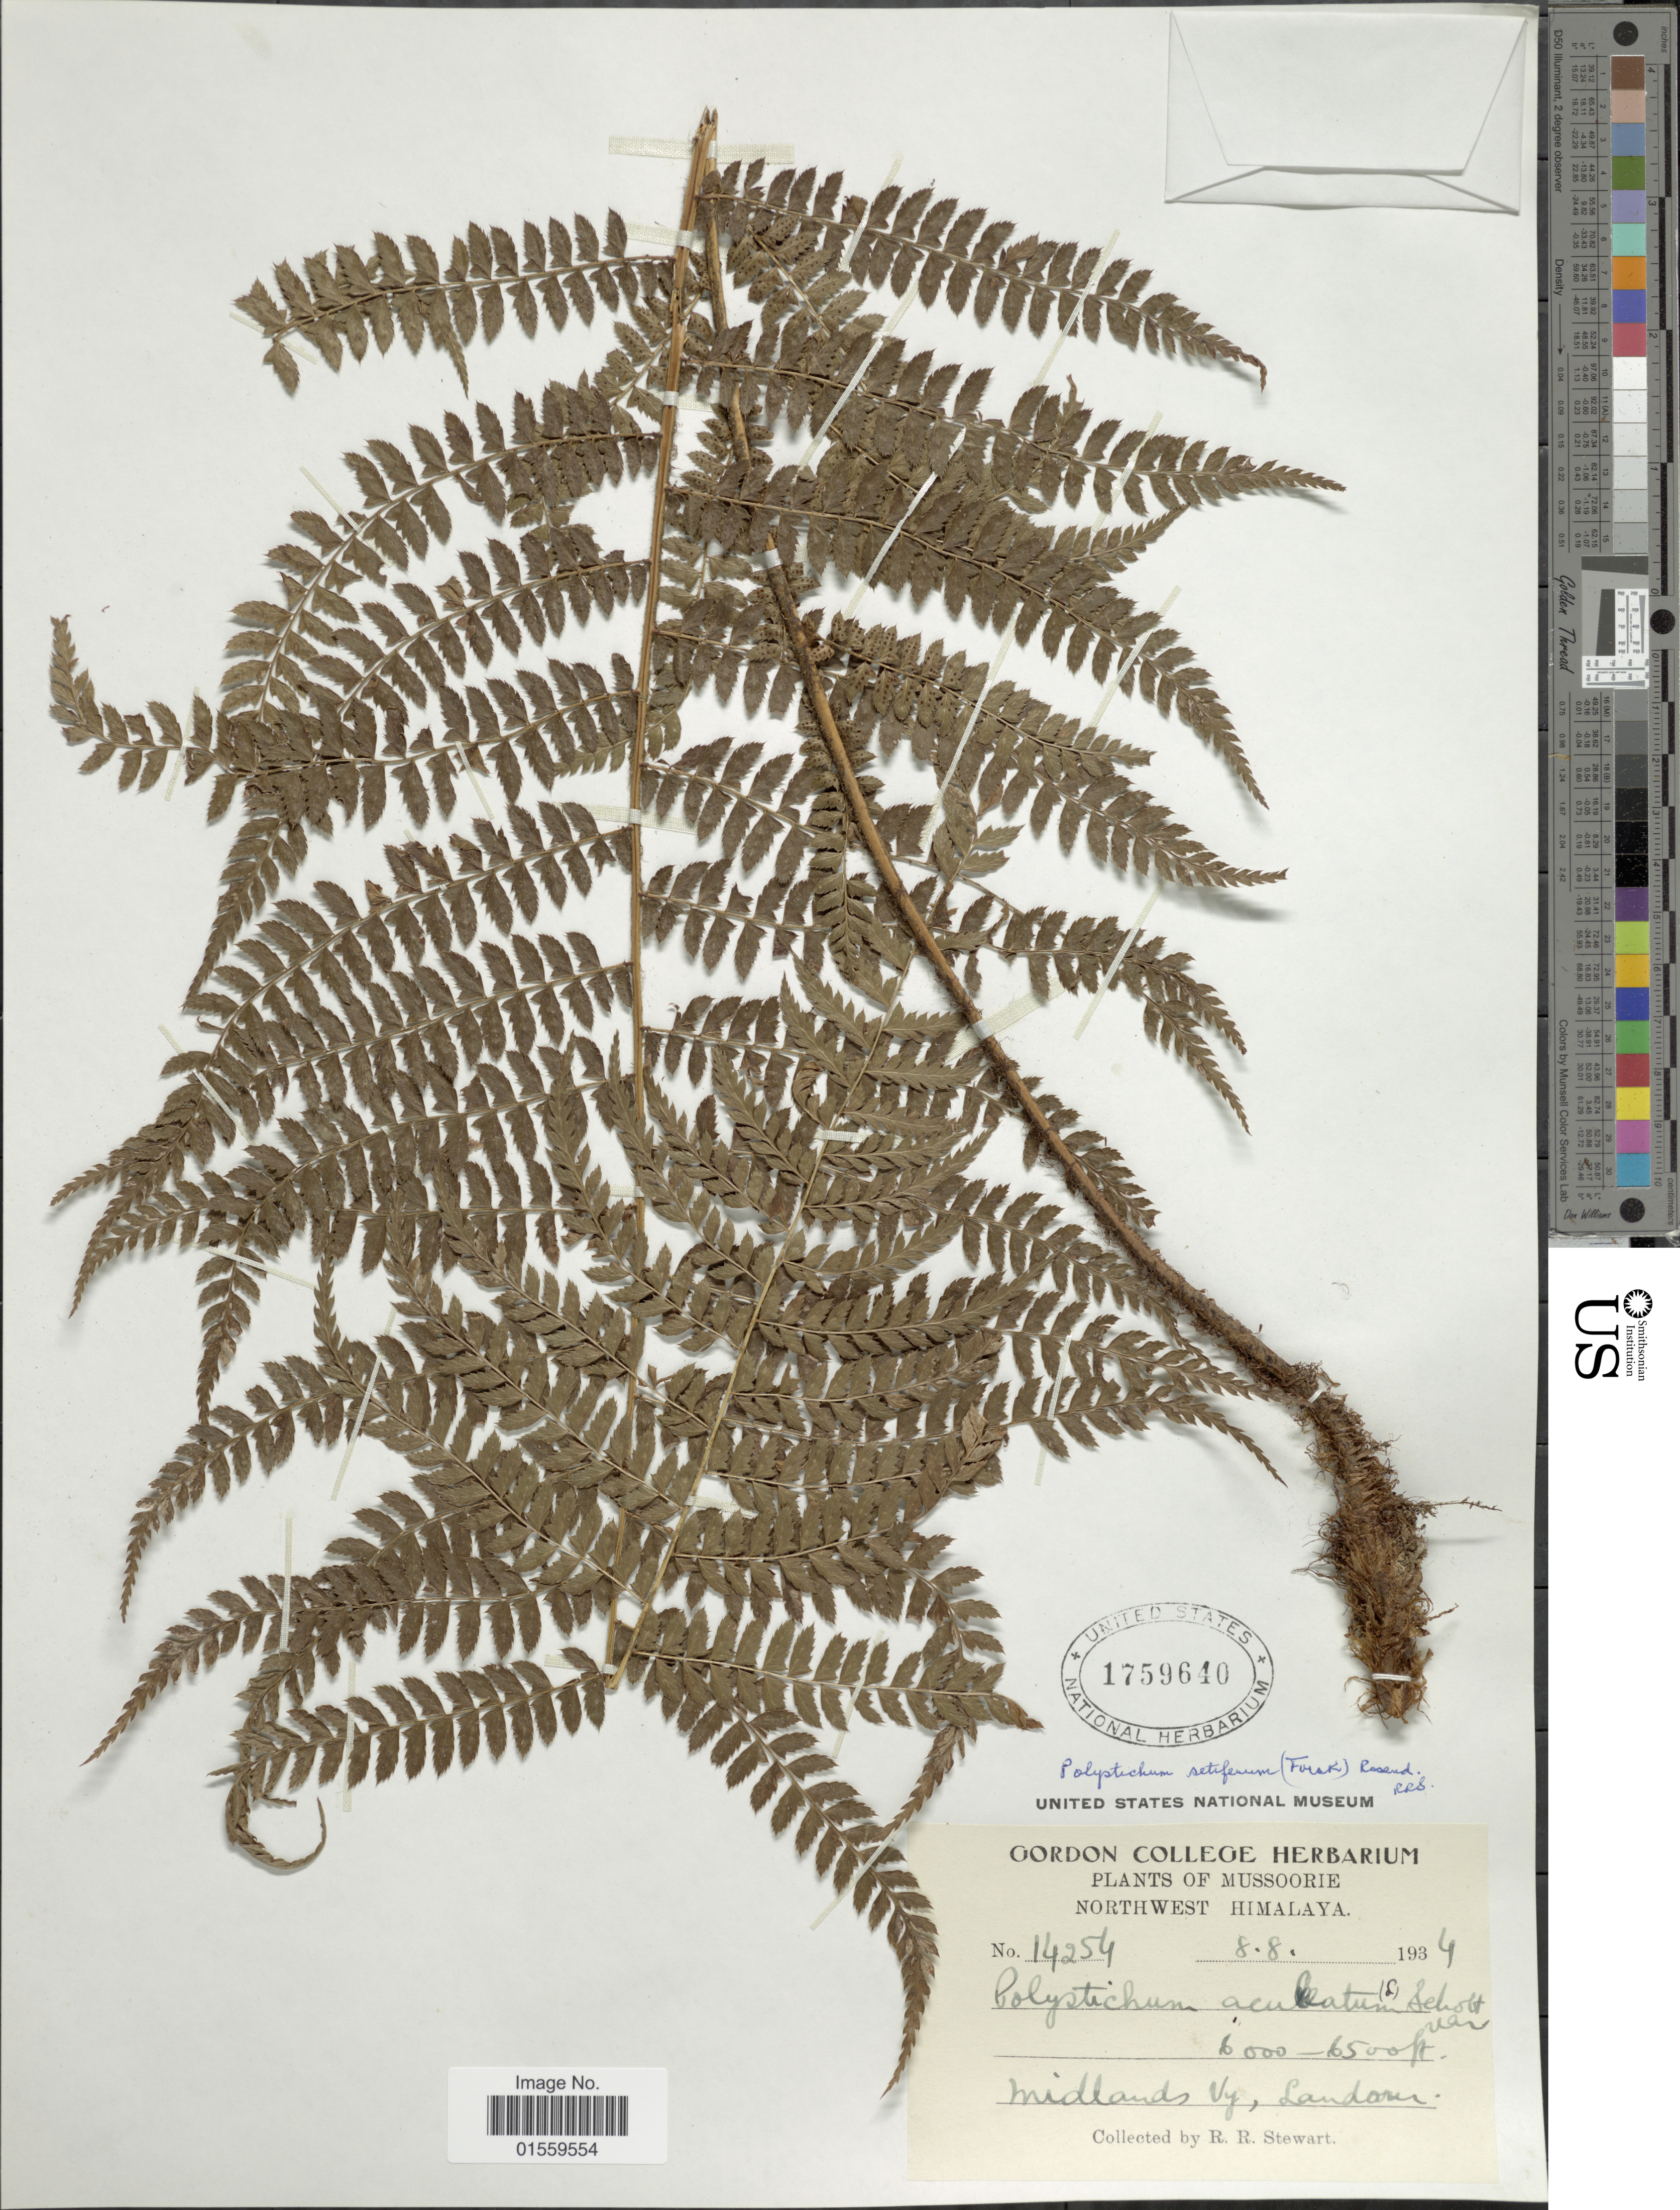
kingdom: Plantae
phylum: Tracheophyta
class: Polypodiopsida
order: Polypodiales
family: Dryopteridaceae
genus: Polystichum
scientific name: Polystichum setiferum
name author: (Forssk.) Moore ex Woynar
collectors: R. R. Stewart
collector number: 14254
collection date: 1934-08-08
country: India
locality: Mussoorie, Northwest Himalaya, Midlands Vy. Landour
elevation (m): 1829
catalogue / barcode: US 1759640